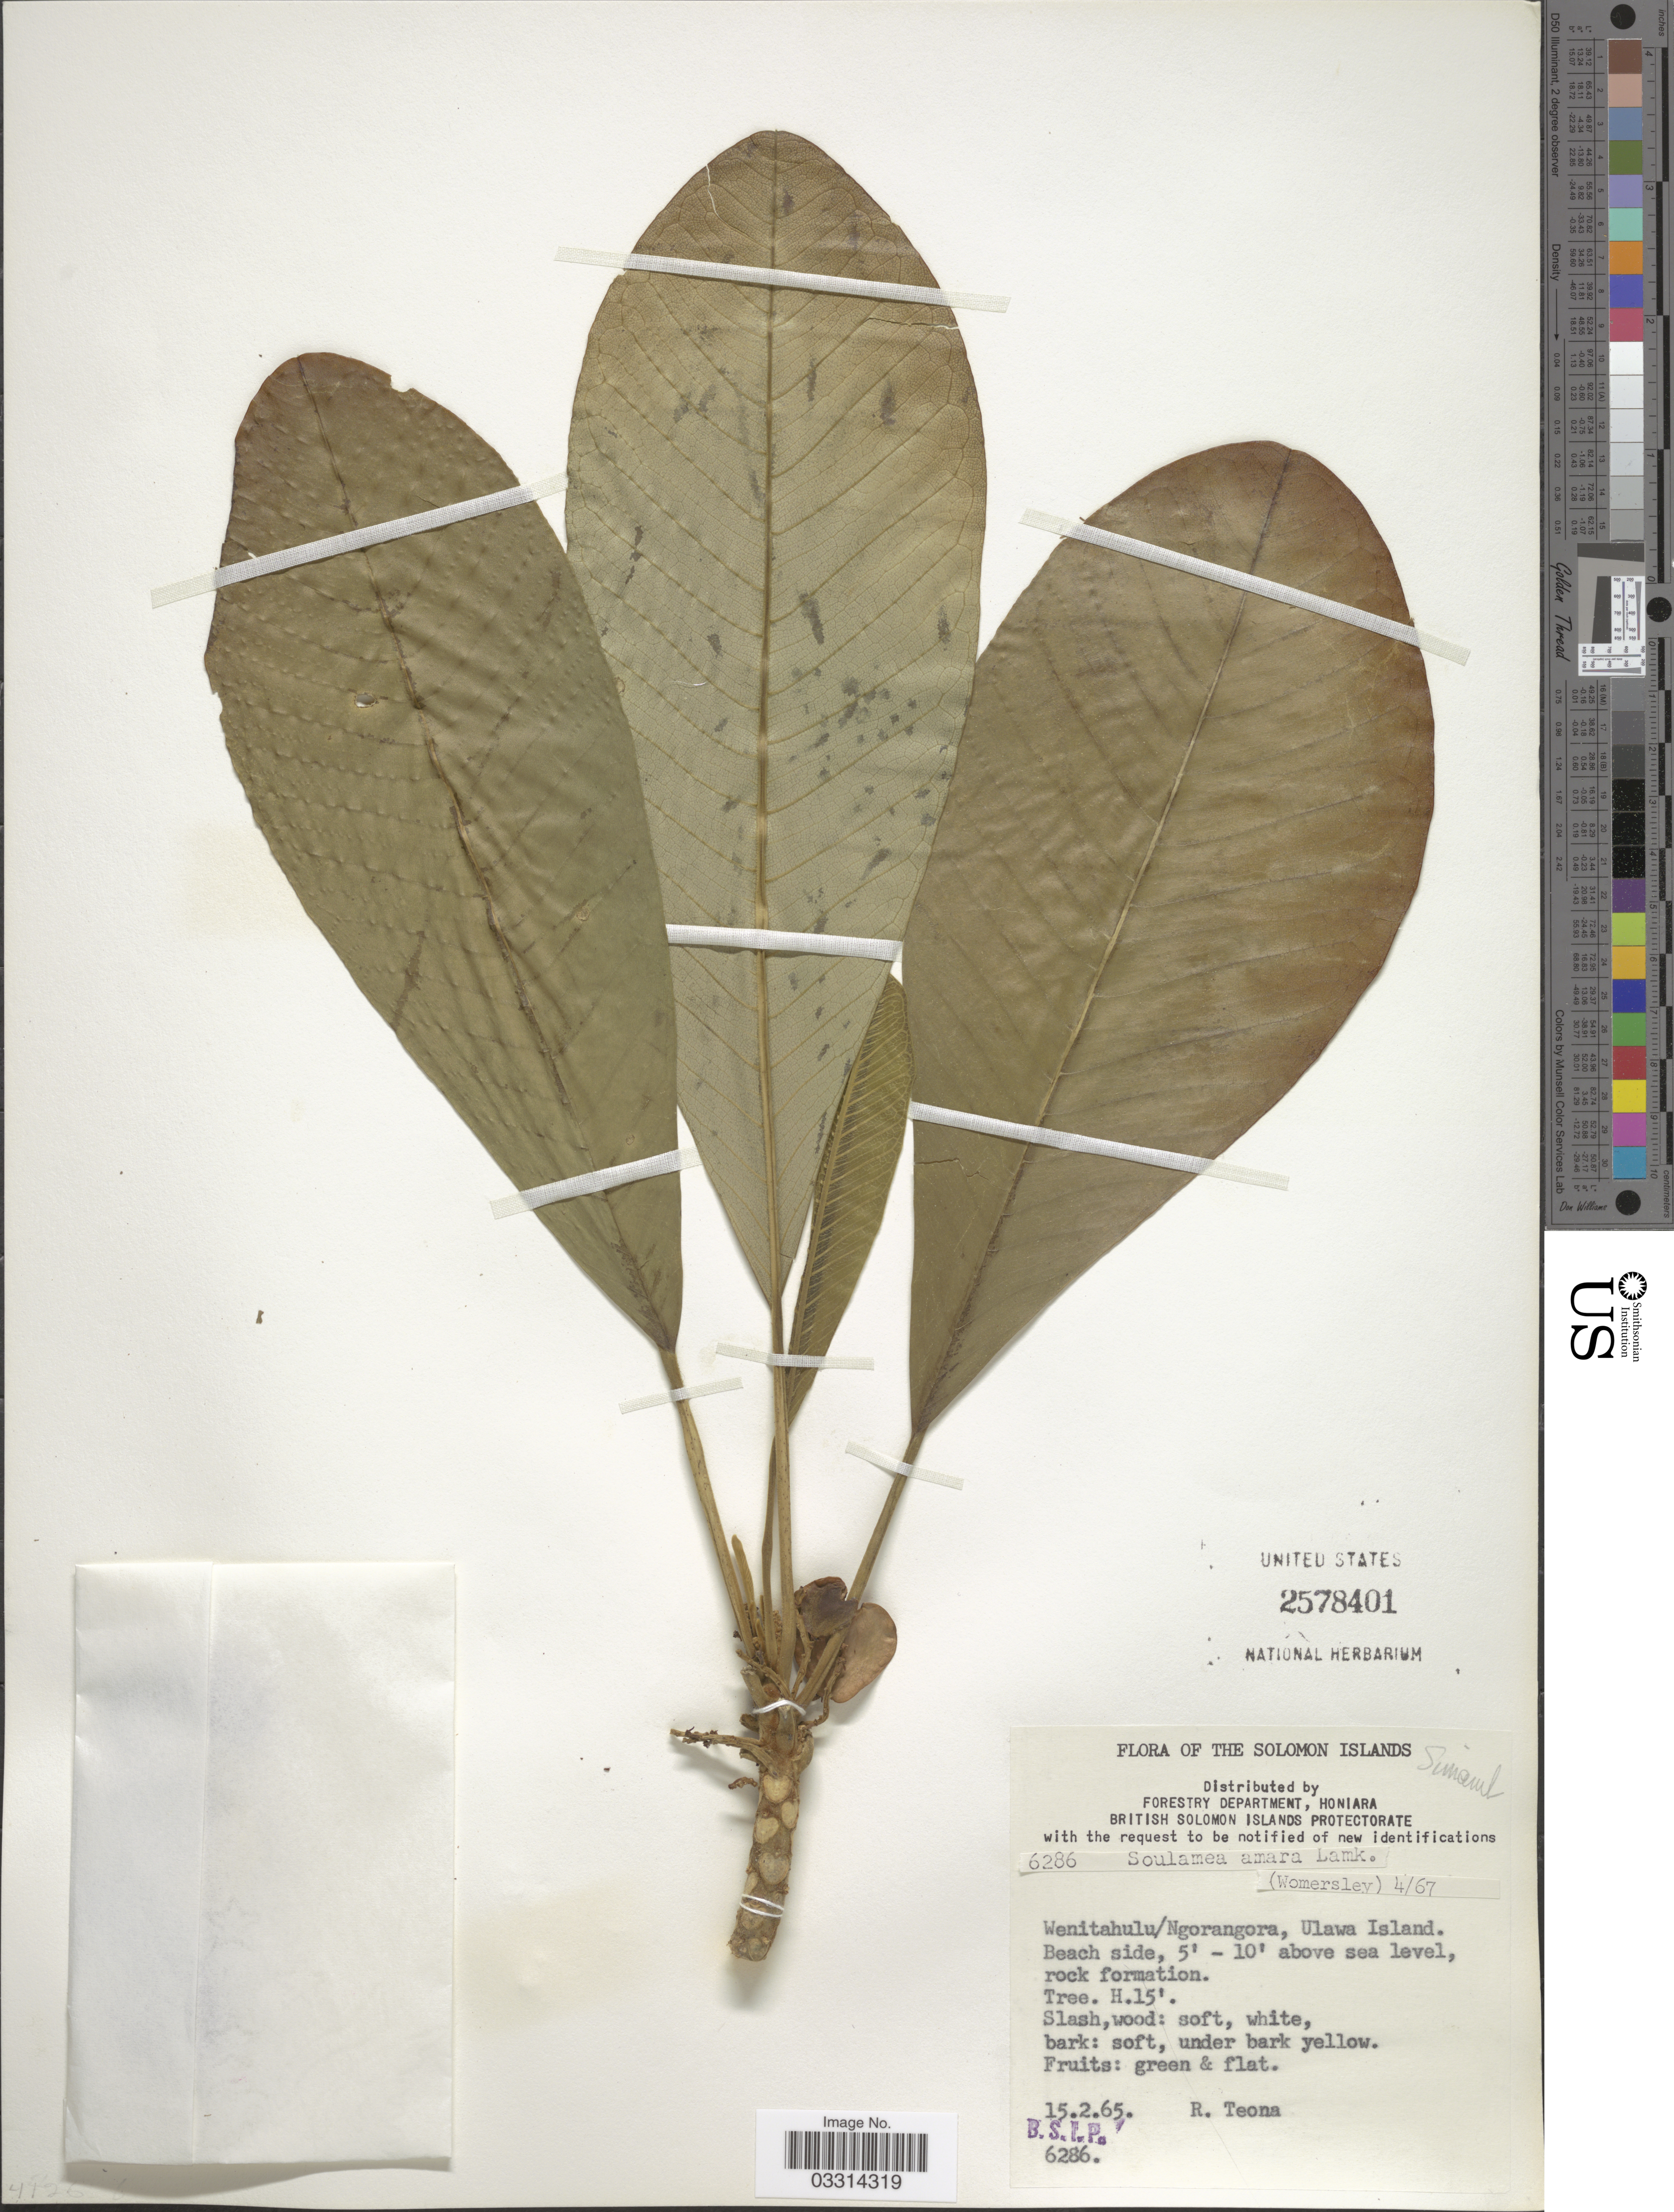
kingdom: Plantae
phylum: Tracheophyta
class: Magnoliopsida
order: Sapindales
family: Simaroubaceae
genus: Soulamea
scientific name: Soulamea amara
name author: Lam.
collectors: R. Teona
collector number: BSIP 6286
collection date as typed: Transcribed d/m/y: 15/2/65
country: Solomon Islands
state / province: Solomon Islands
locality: Wenitahulu/ Ngorangora, Ulawa Island. Beach side.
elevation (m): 2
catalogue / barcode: US 2578401